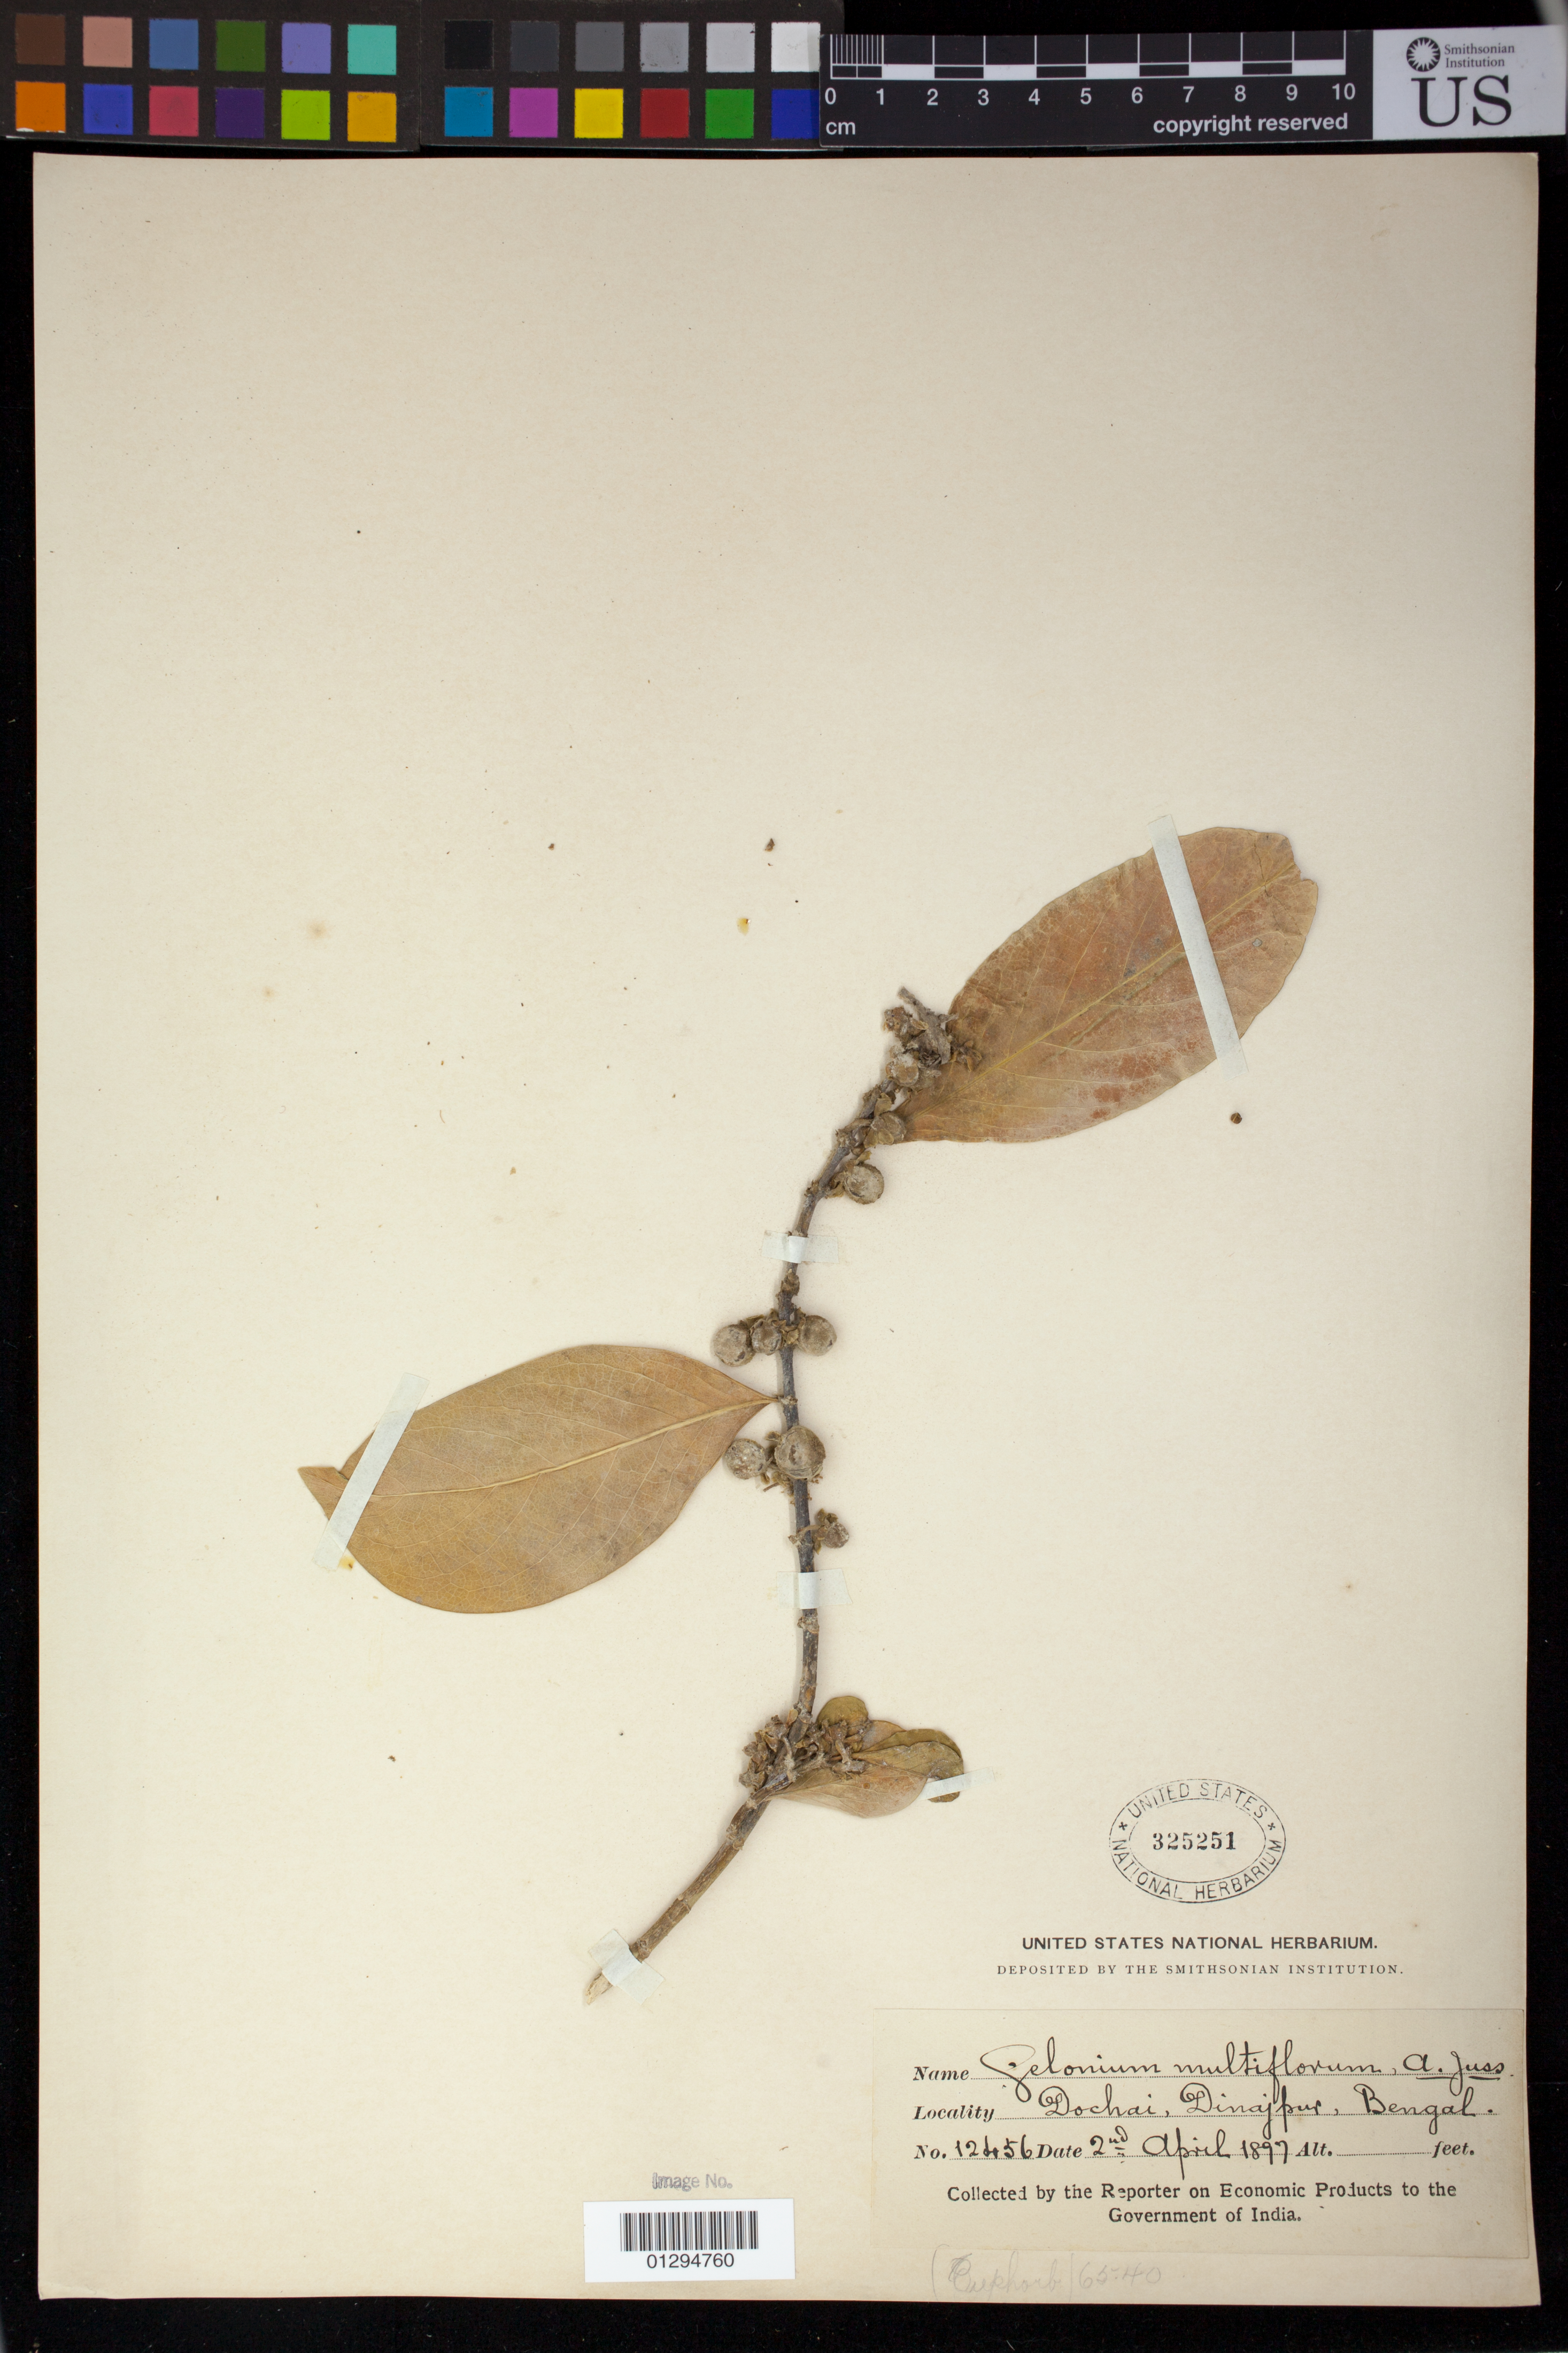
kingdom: Plantae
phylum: Tracheophyta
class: Magnoliopsida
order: Malpighiales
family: Euphorbiaceae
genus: Gelonium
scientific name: Gelonium multiflorum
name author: A. Juss.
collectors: G. Watt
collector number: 12456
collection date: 1897-04-02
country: Bangladesh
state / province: Rajshahi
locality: Dochai, Dinajpur, Bengal.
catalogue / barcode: US 325251